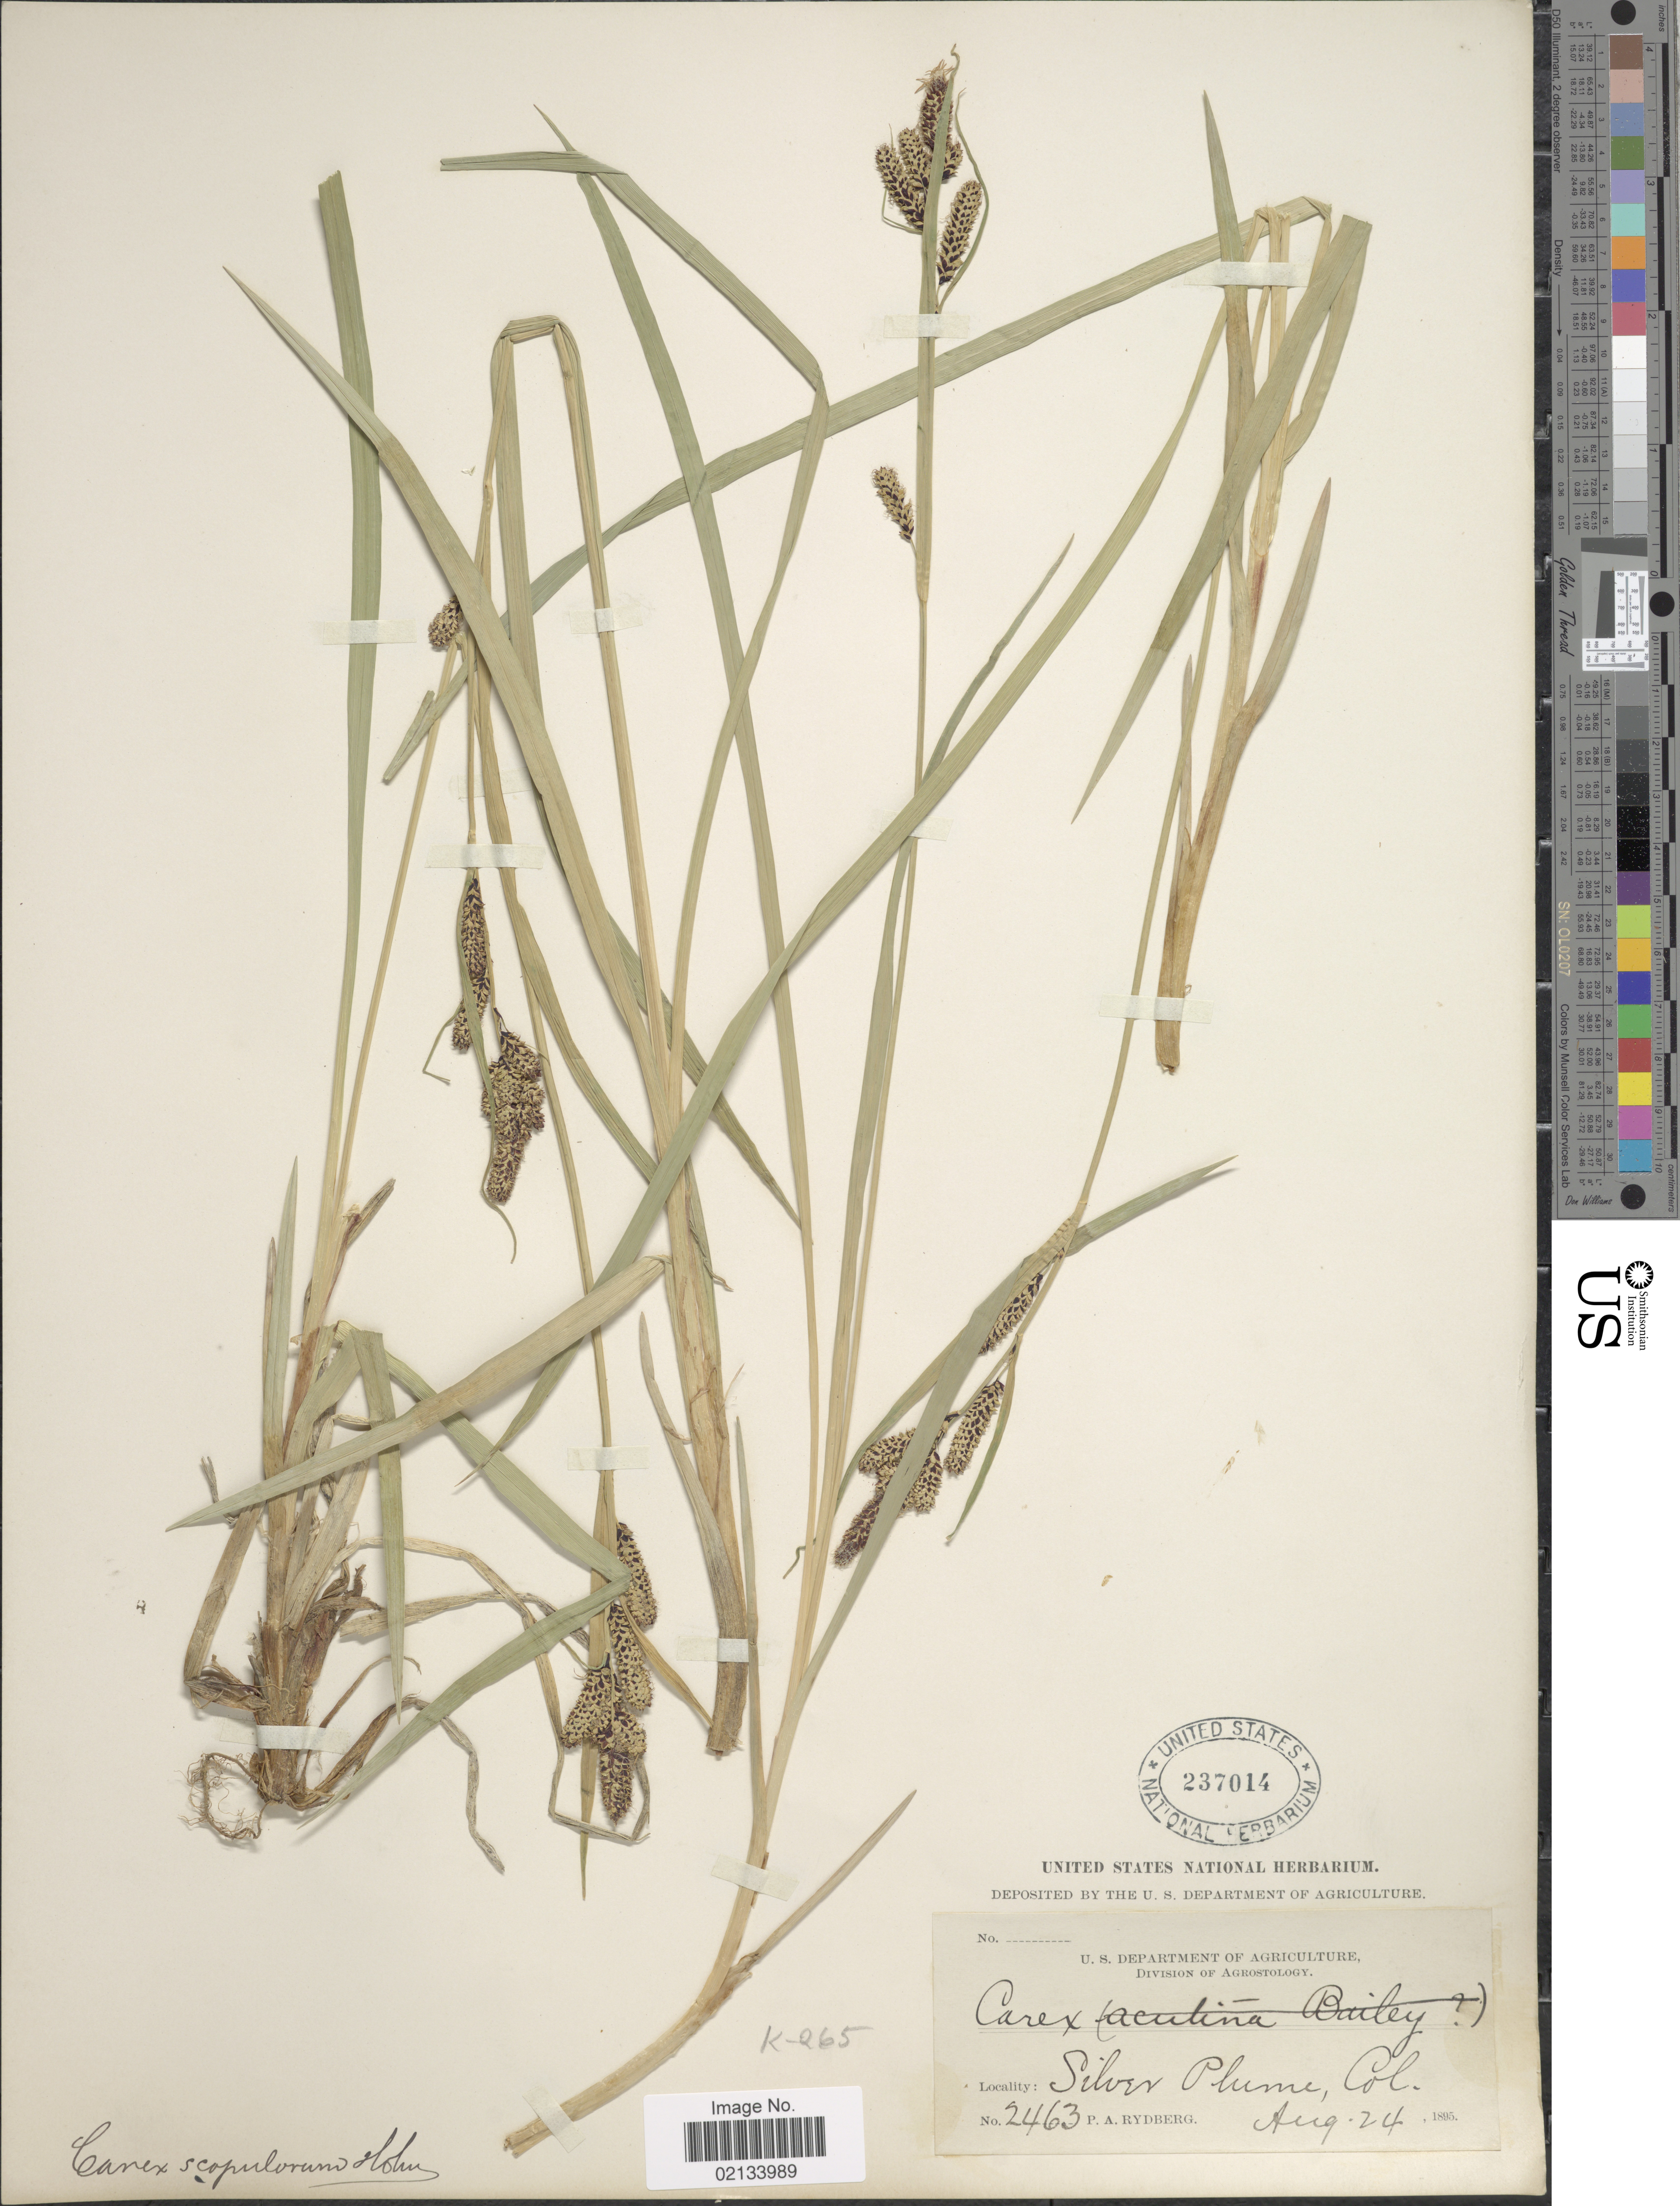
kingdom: Plantae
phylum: Tracheophyta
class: Liliopsida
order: Poales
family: Cyperaceae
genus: Carex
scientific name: Carex scopulorum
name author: Holm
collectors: P. A. Rydberg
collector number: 2463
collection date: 1895-08-24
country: United States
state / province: Colorado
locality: Silver Plume.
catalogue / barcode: US 237014